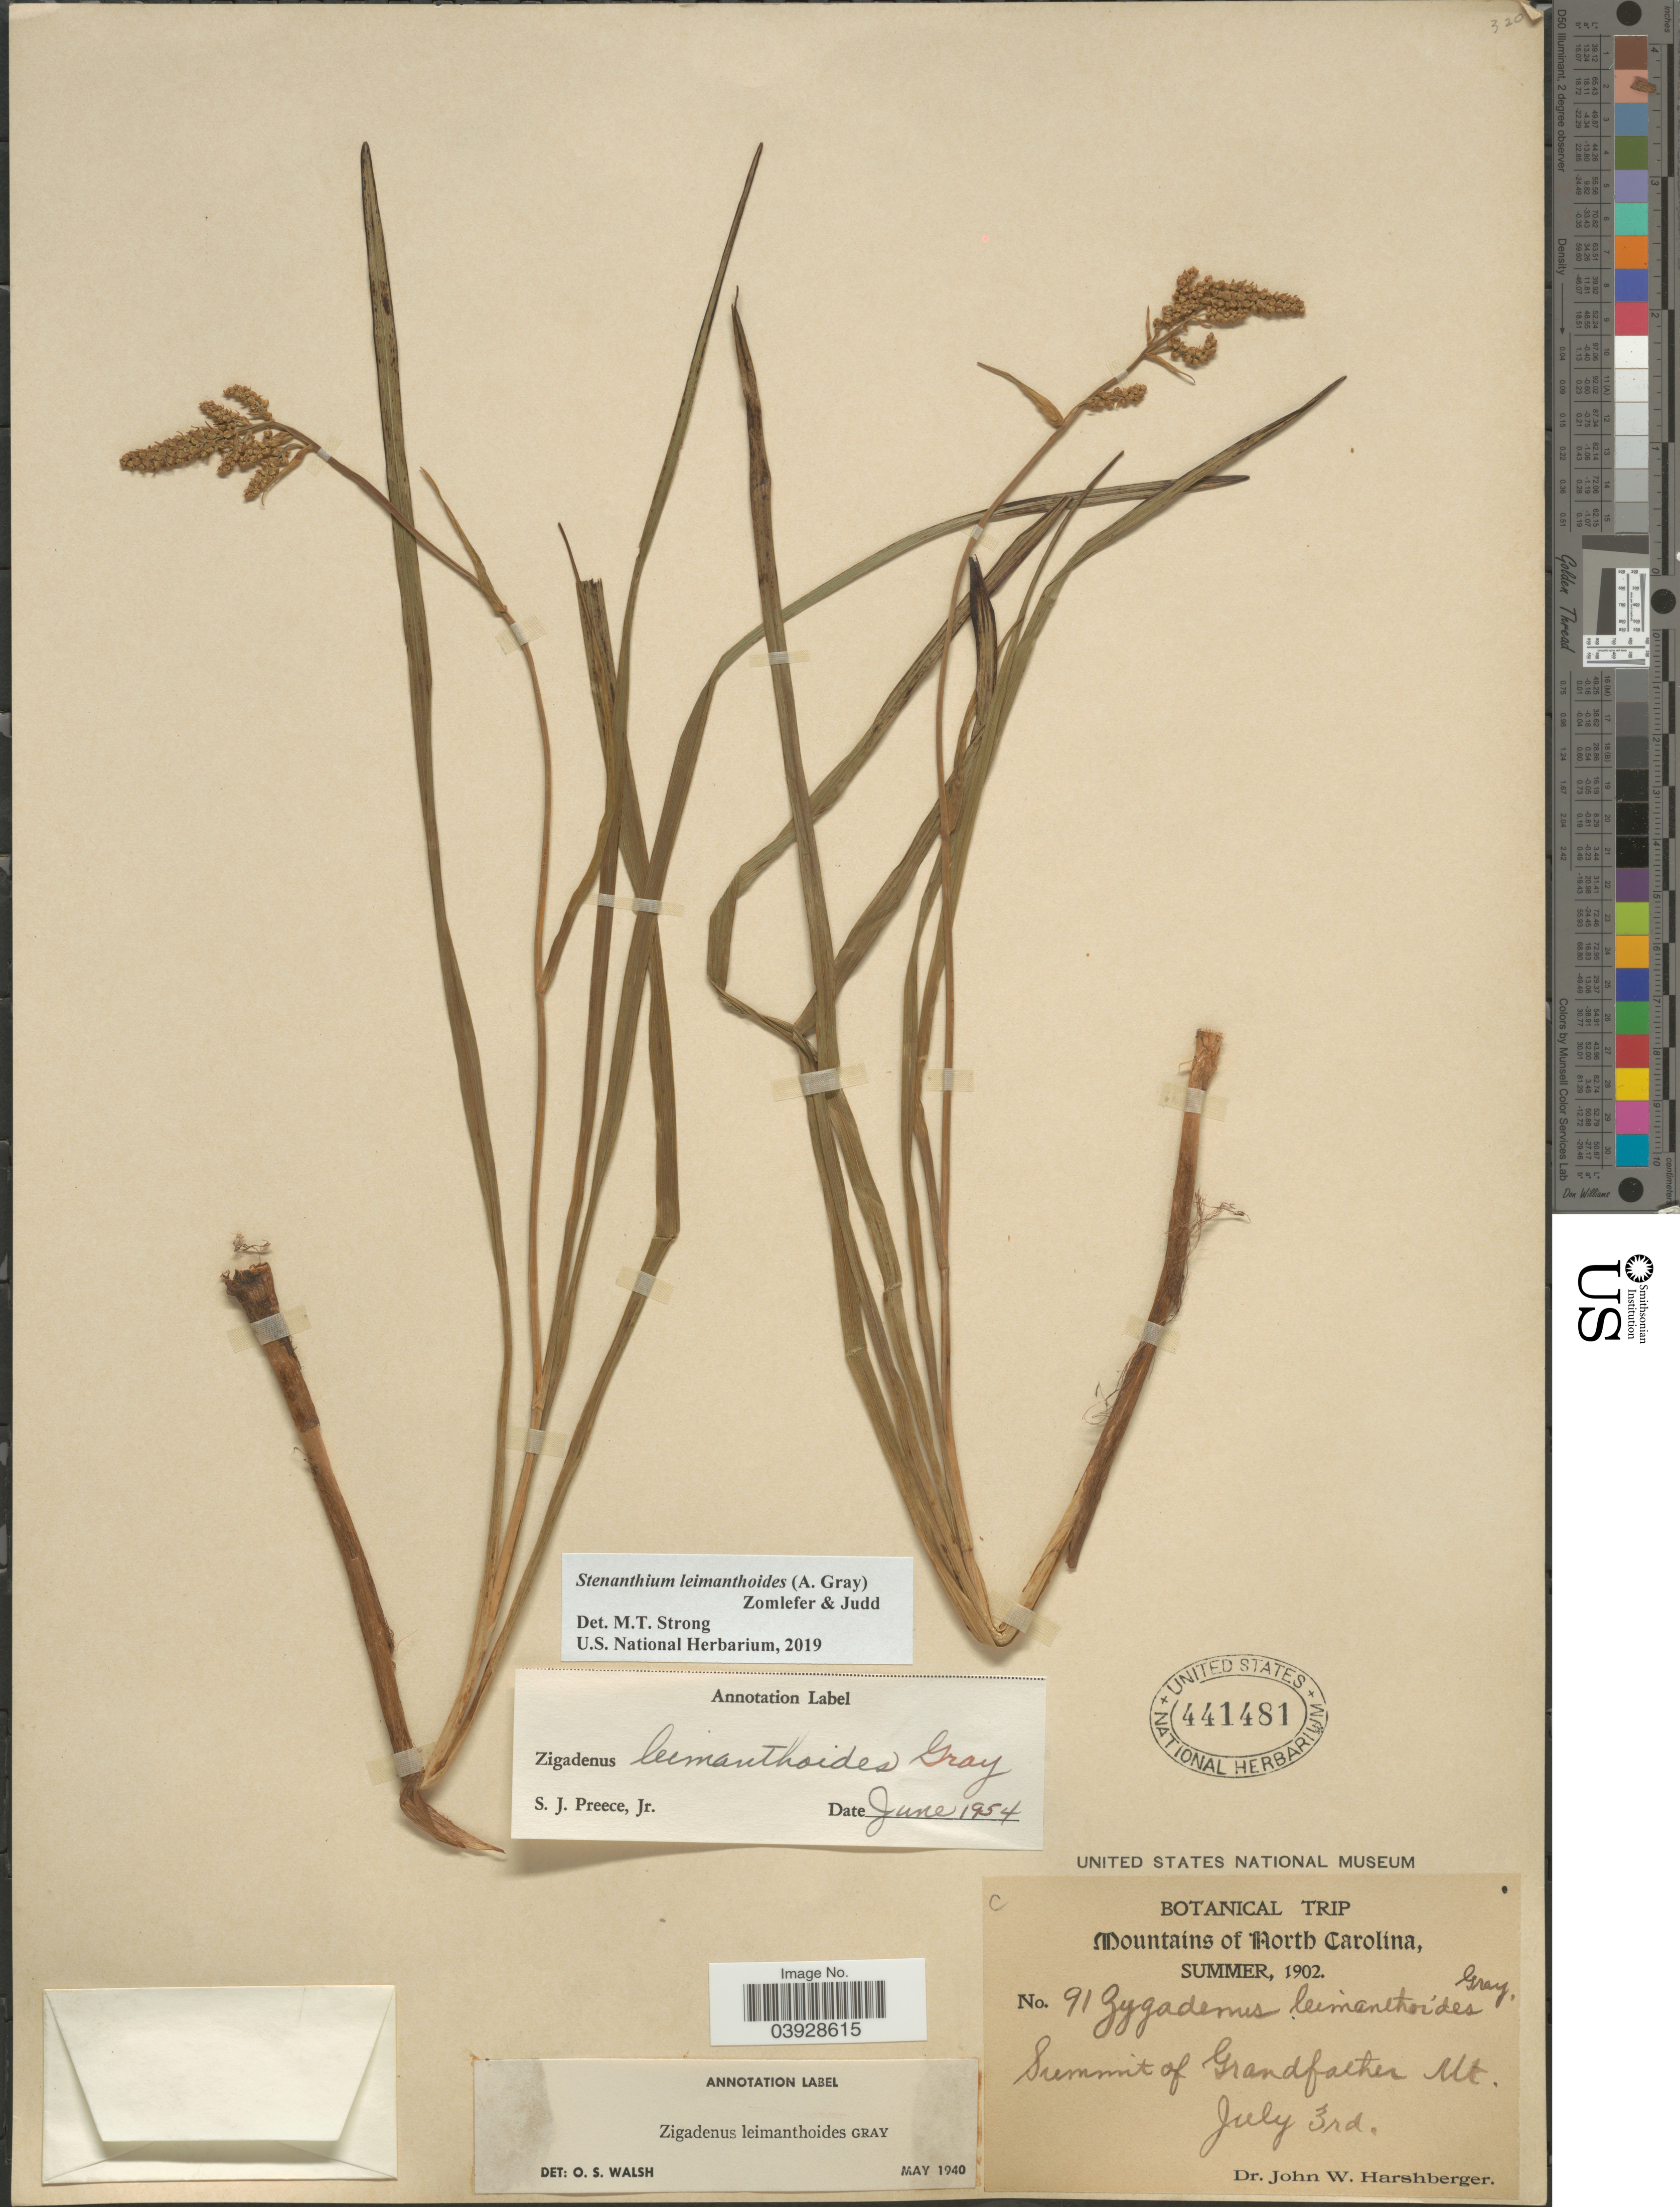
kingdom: Plantae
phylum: Tracheophyta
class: Liliopsida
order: Liliales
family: Melanthiaceae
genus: Stenanthium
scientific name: Stenanthium leimanthoides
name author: (A. Gray) Zomlefer & Judd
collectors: J. W. Harshberger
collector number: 91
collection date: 1902-07-03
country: United States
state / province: North Carolina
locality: Summit of Grandfather Mt.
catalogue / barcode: US 441481